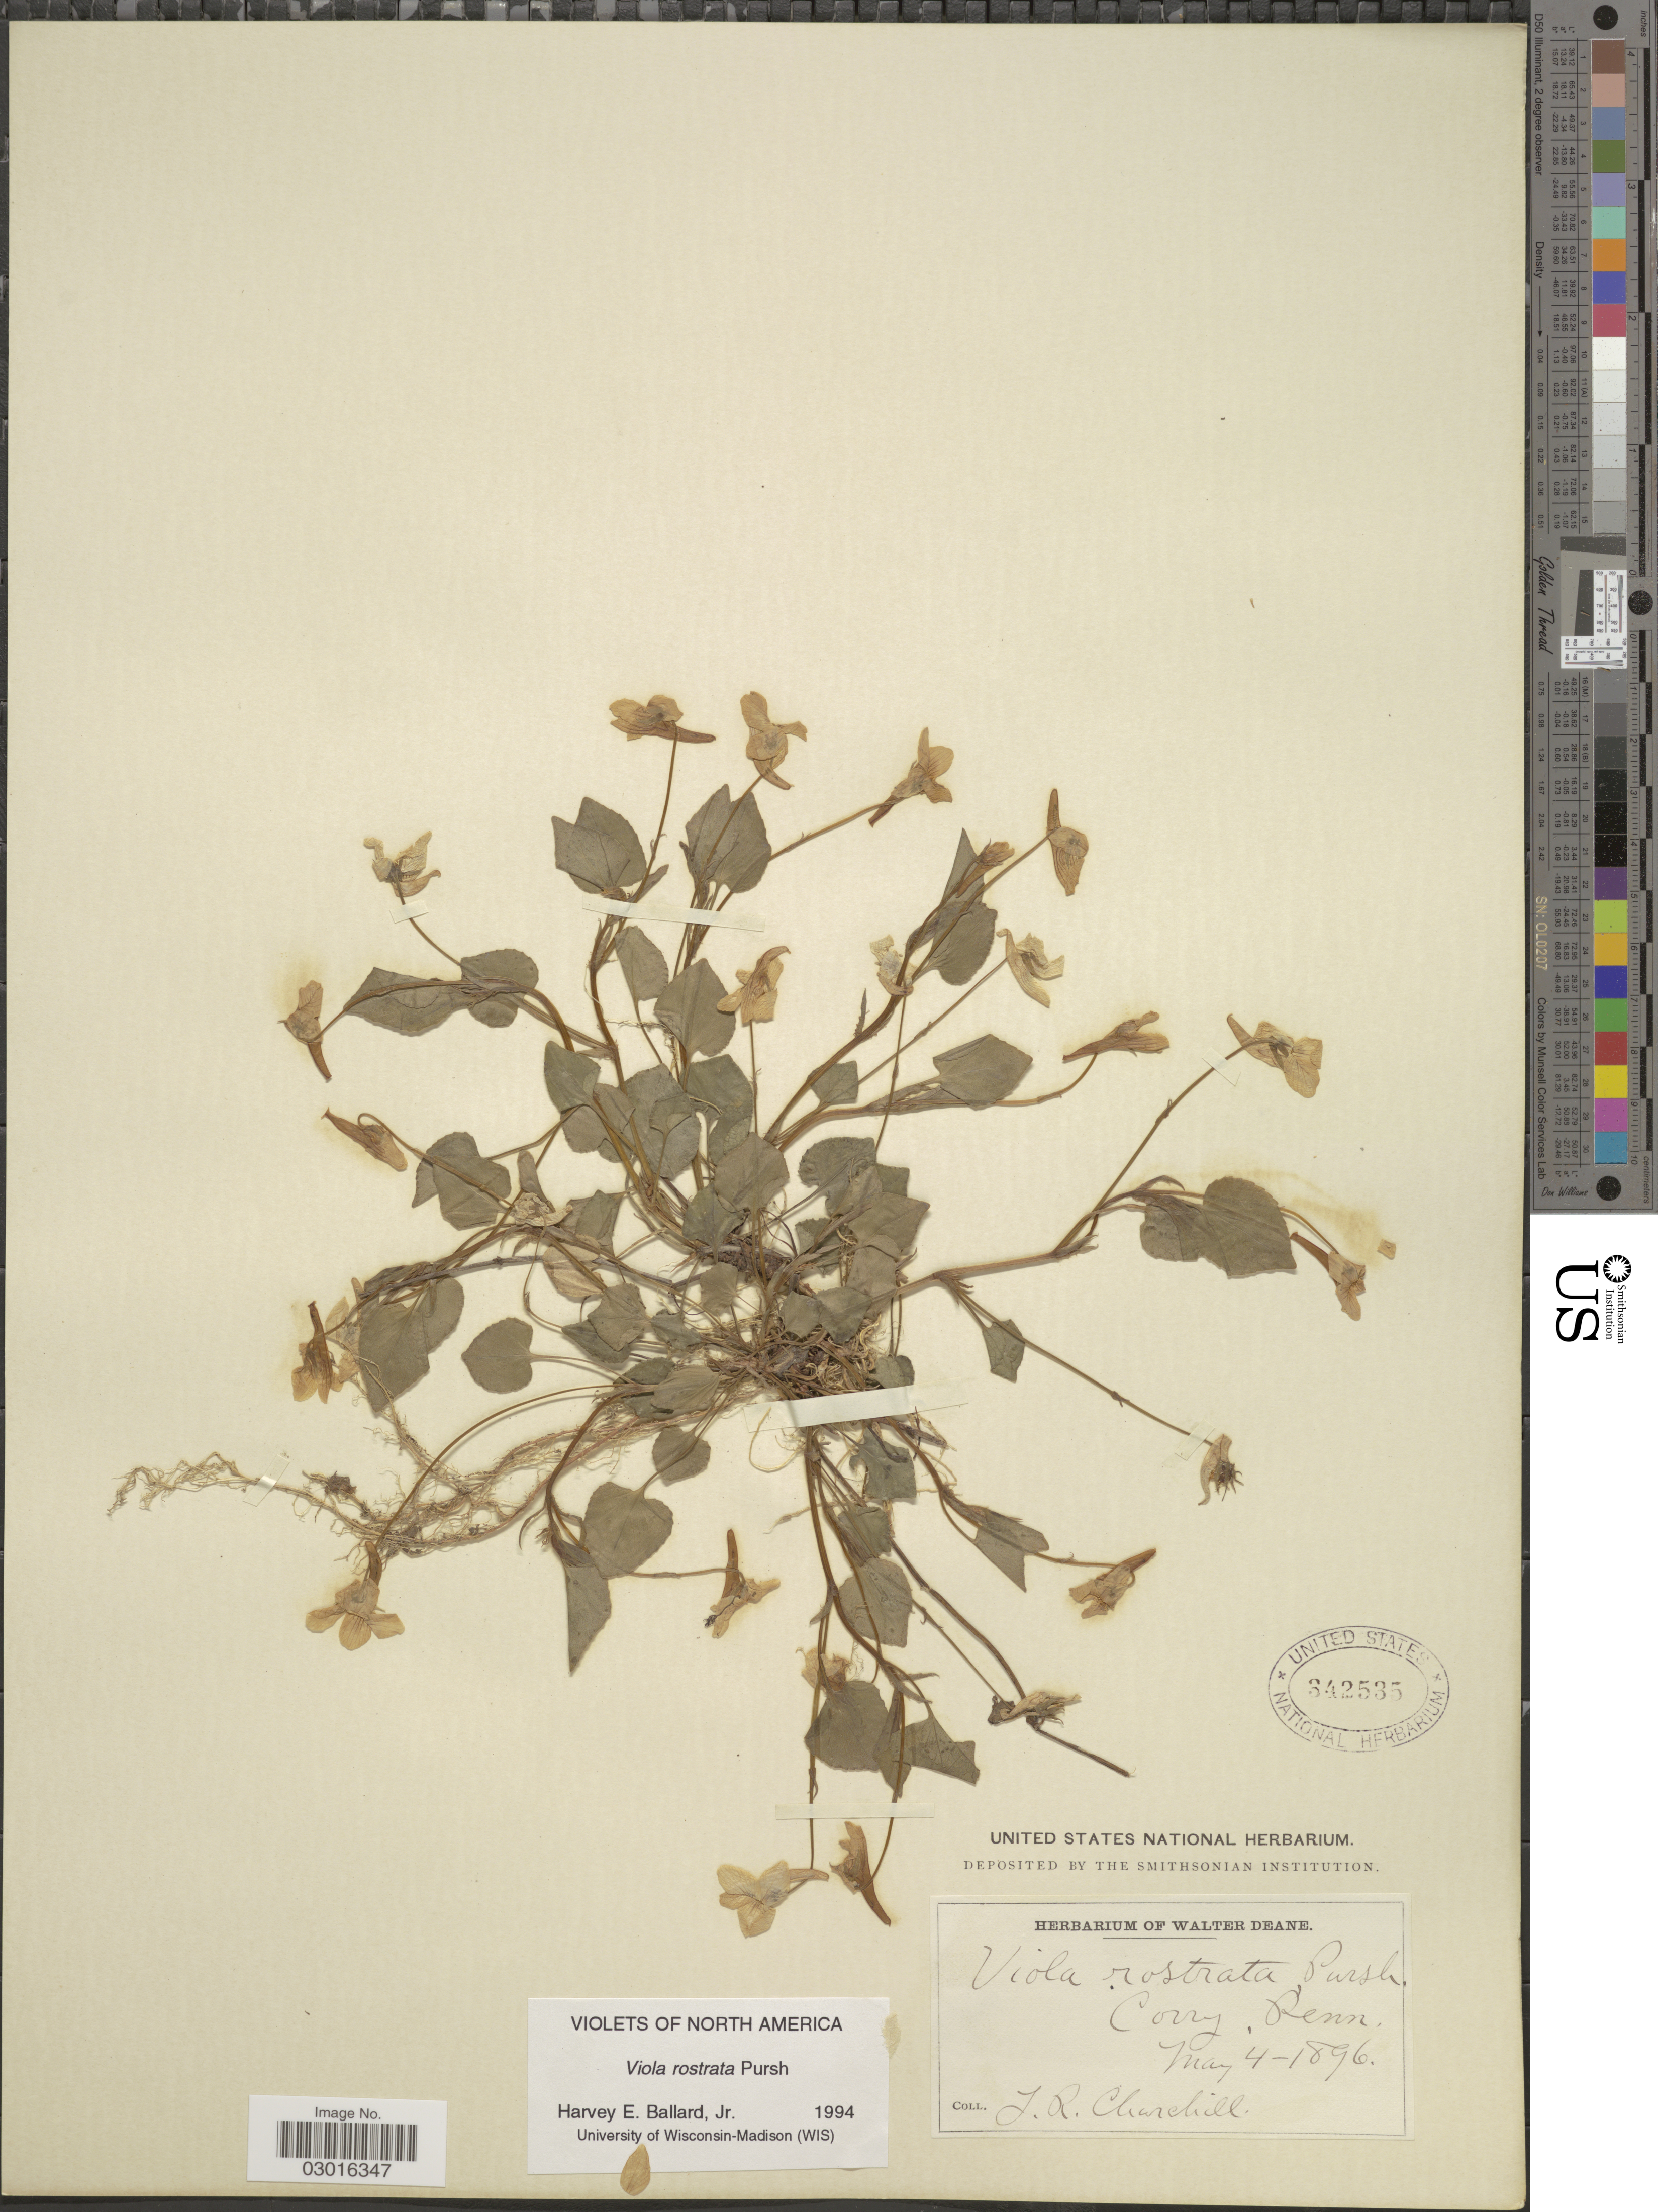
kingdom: Plantae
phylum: Tracheophyta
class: Magnoliopsida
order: Malpighiales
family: Violaceae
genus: Viola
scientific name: Viola rostrata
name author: Pursh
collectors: J. Churchill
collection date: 1896-05-04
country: United States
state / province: Pennsylvania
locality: Corry, Penn.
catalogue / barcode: US 342535